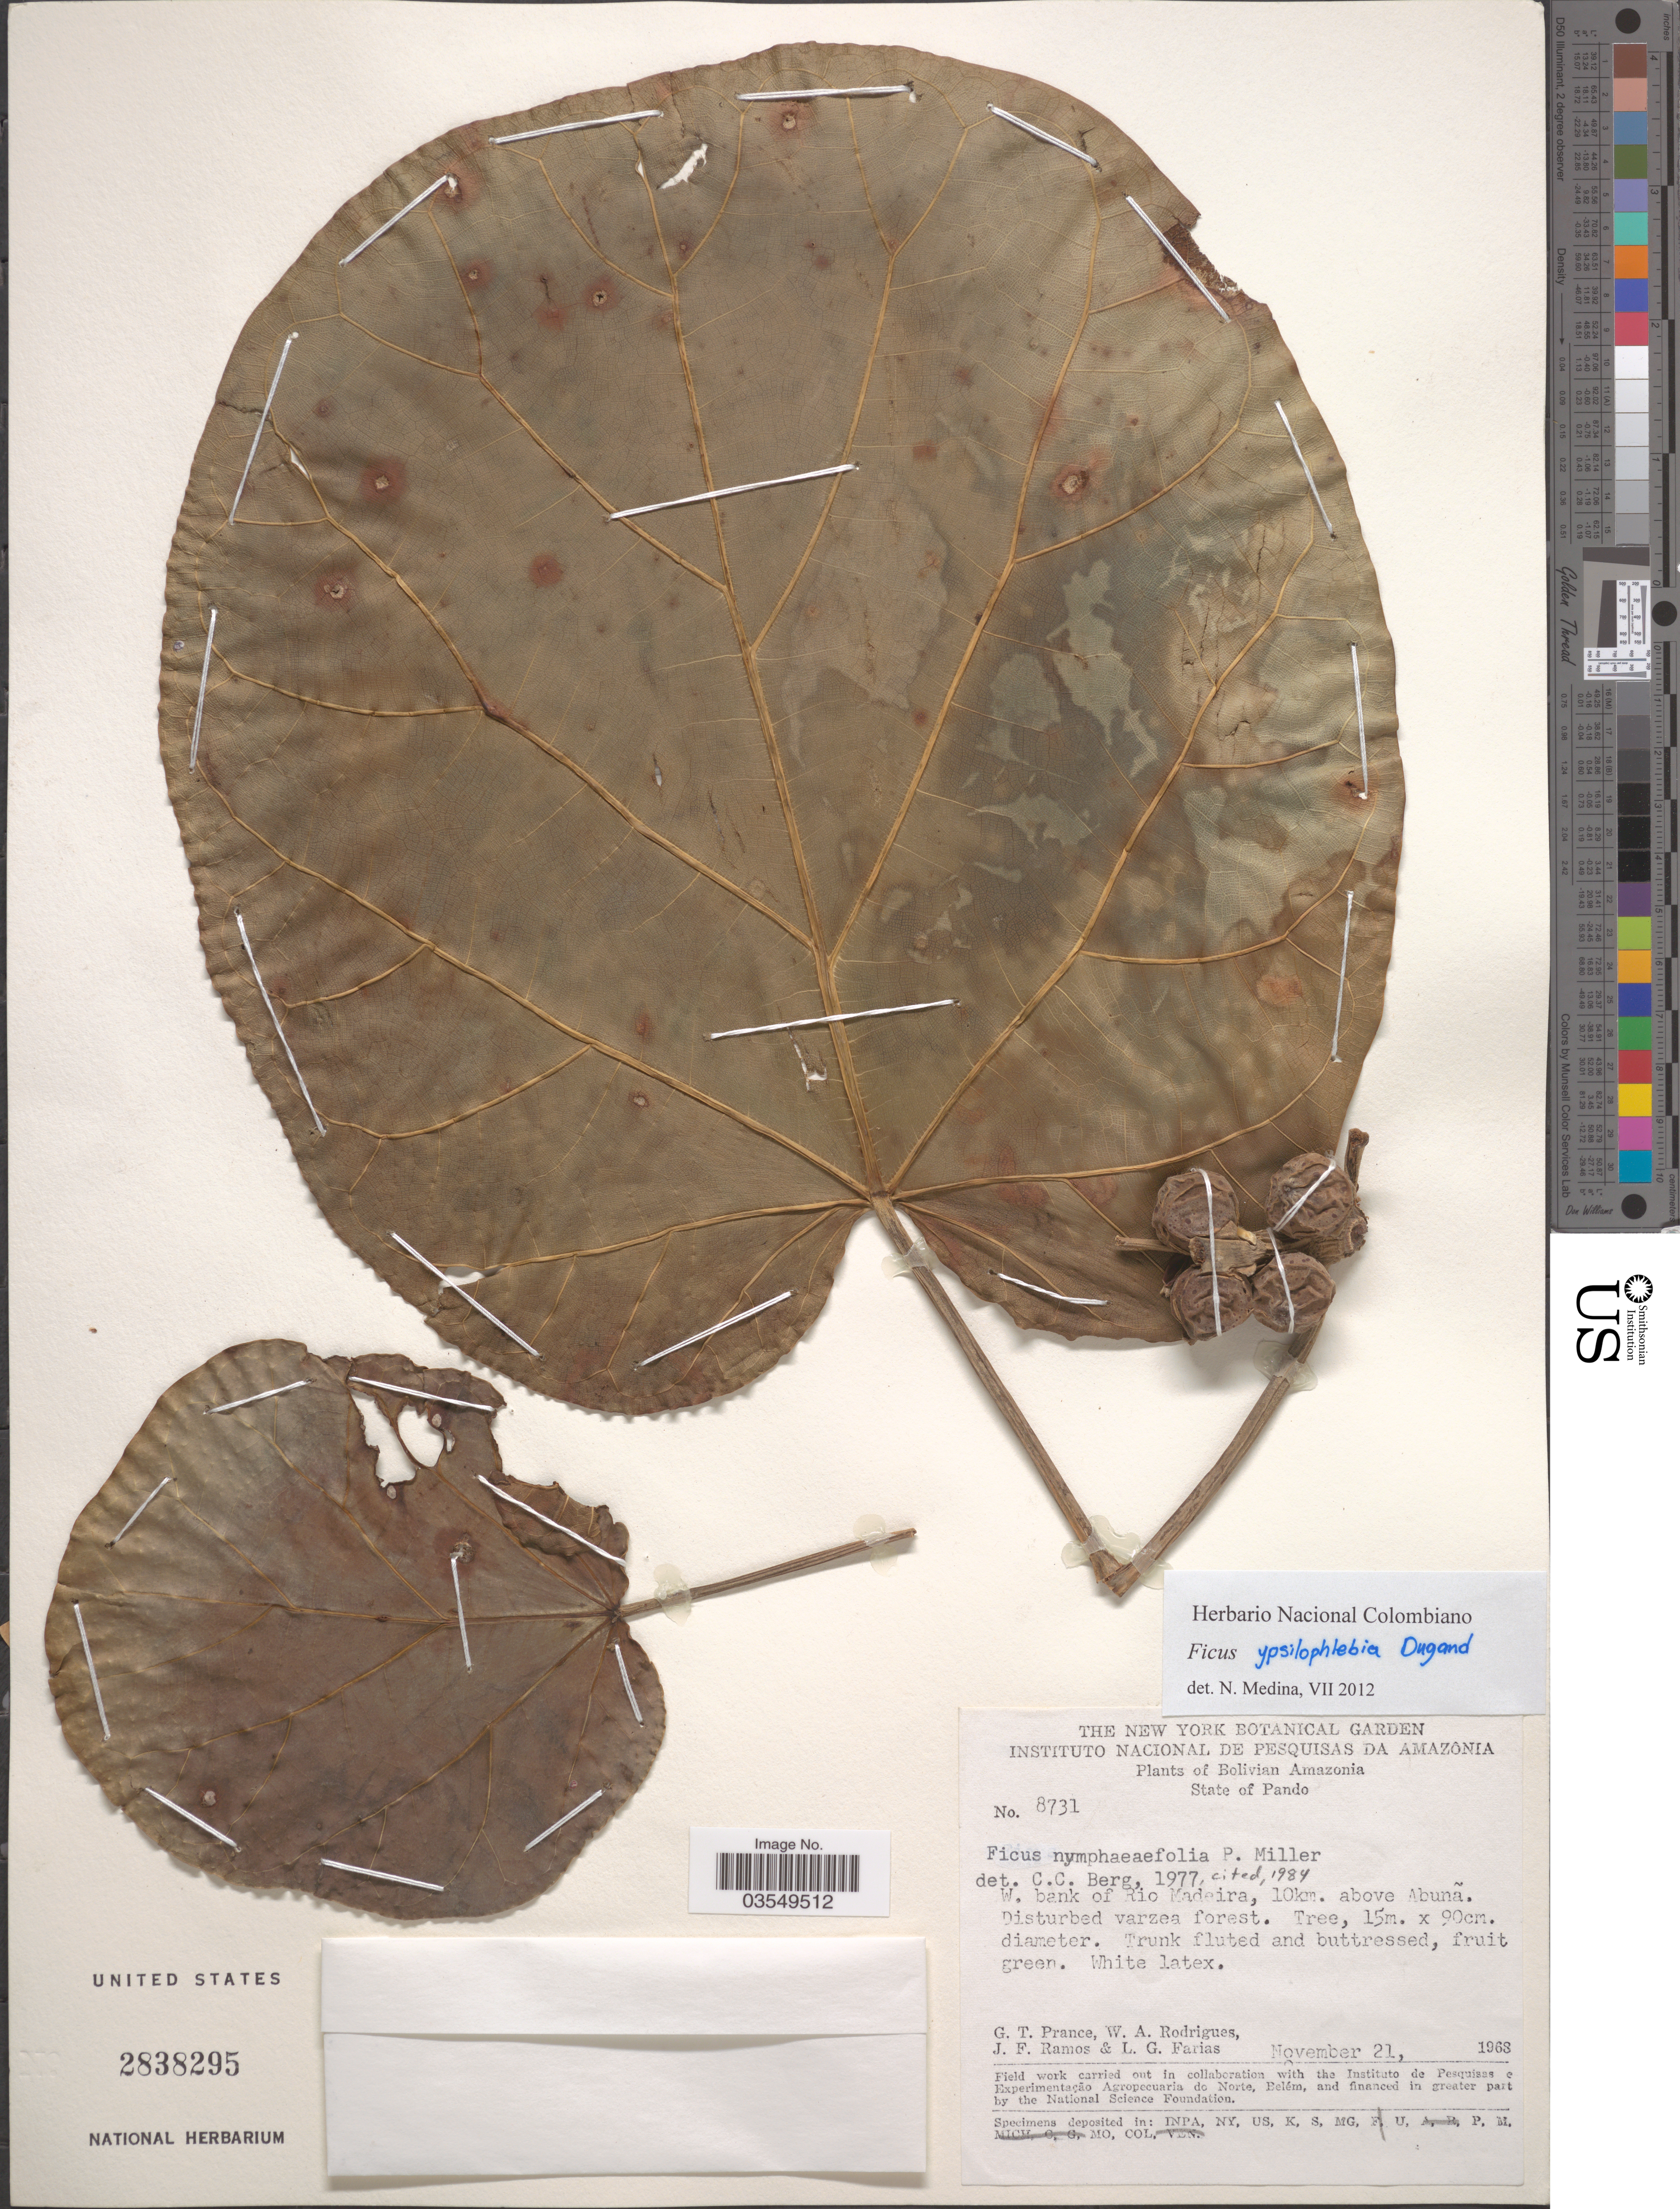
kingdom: Plantae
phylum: Tracheophyta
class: Magnoliopsida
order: Rosales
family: Moraceae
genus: Ficus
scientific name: Ficus ypsilophlebia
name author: Dugand G.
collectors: G. T. Prance, W. A. Rodrigues, J. F. Ramos & L. G. Farias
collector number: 8731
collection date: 1968-11-21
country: Bolivia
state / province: Pando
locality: Bolivian Amazonia. W. bank of Rio Madeira, 10km. above Abuña.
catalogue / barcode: US 2838295